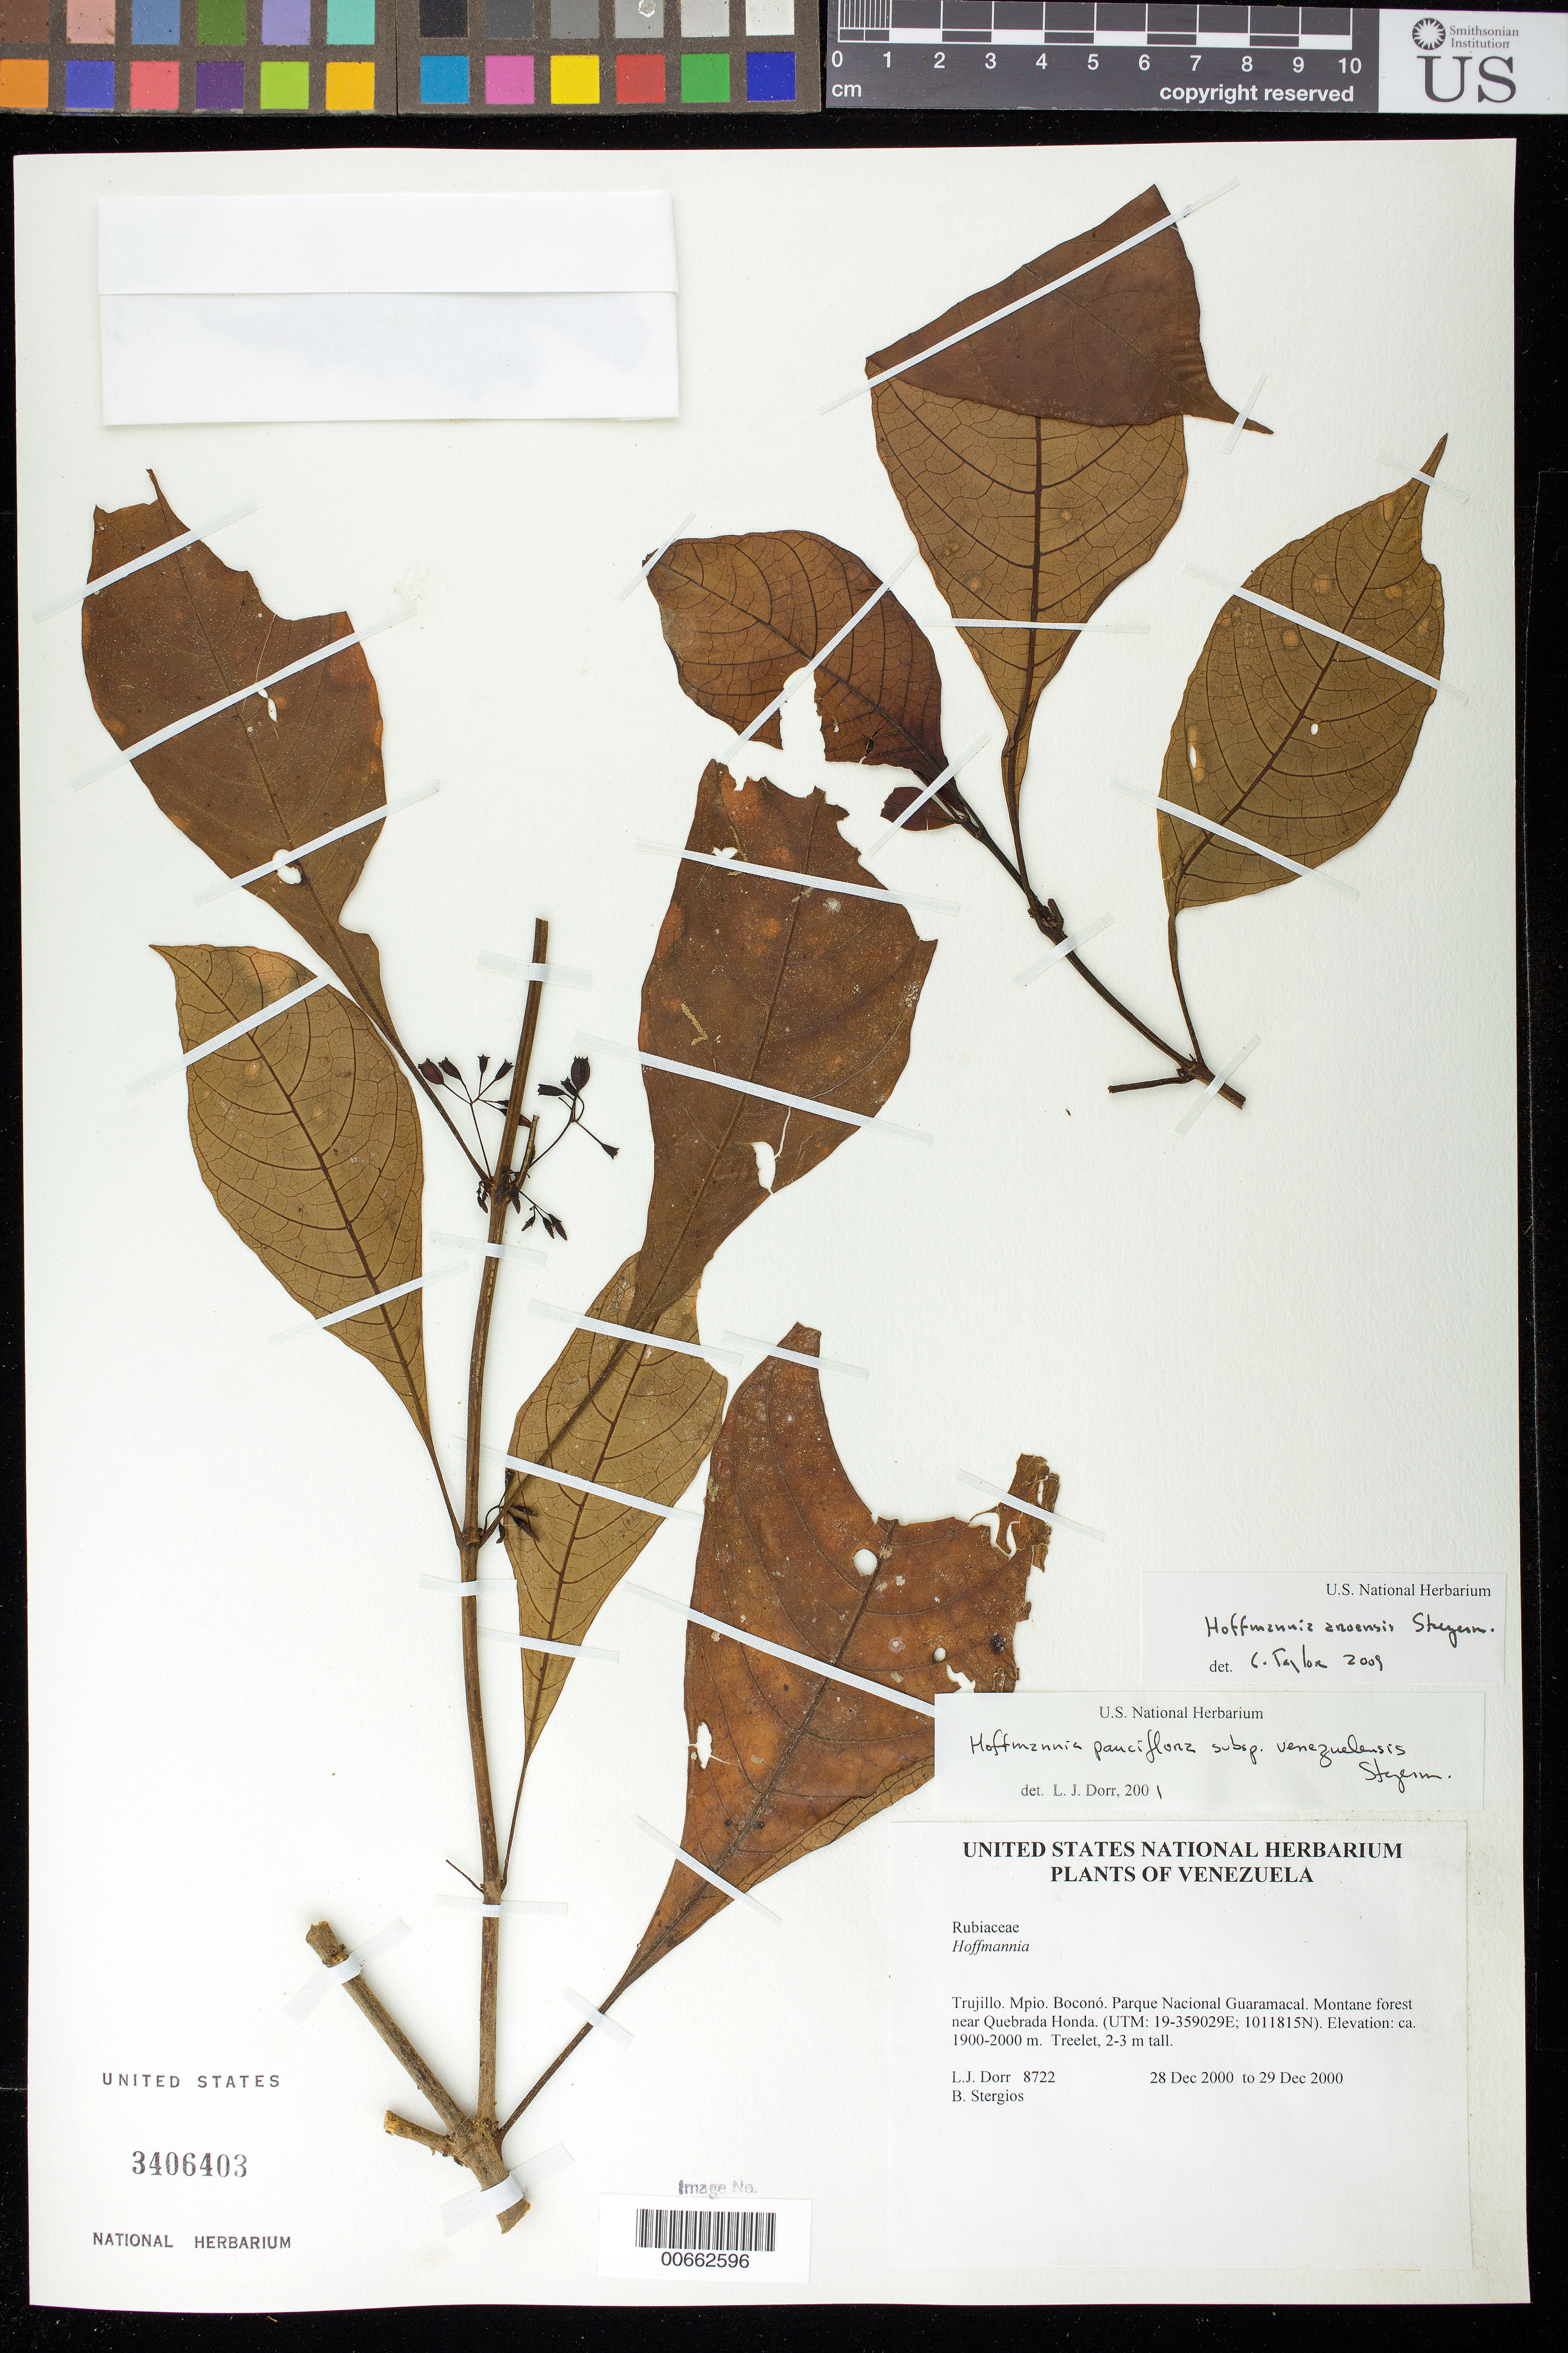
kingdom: Plantae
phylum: Tracheophyta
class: Magnoliopsida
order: Gentianales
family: Rubiaceae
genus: Hoffmannia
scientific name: Hoffmannia aroensis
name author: Steyerm.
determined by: Taylor, Constance E. S.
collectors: L. J. Dorr & B. G. Stergios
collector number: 8722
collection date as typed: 28 Dec 2000 to 29 Dec 2000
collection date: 2000-12-28/2000-12-29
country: Venezuela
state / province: Trujillo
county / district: Boconó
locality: Parque Nacional Guaramacal near Quebrada Honda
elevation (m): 1900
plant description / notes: MO, PORT, US, VEN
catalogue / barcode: US 3406403